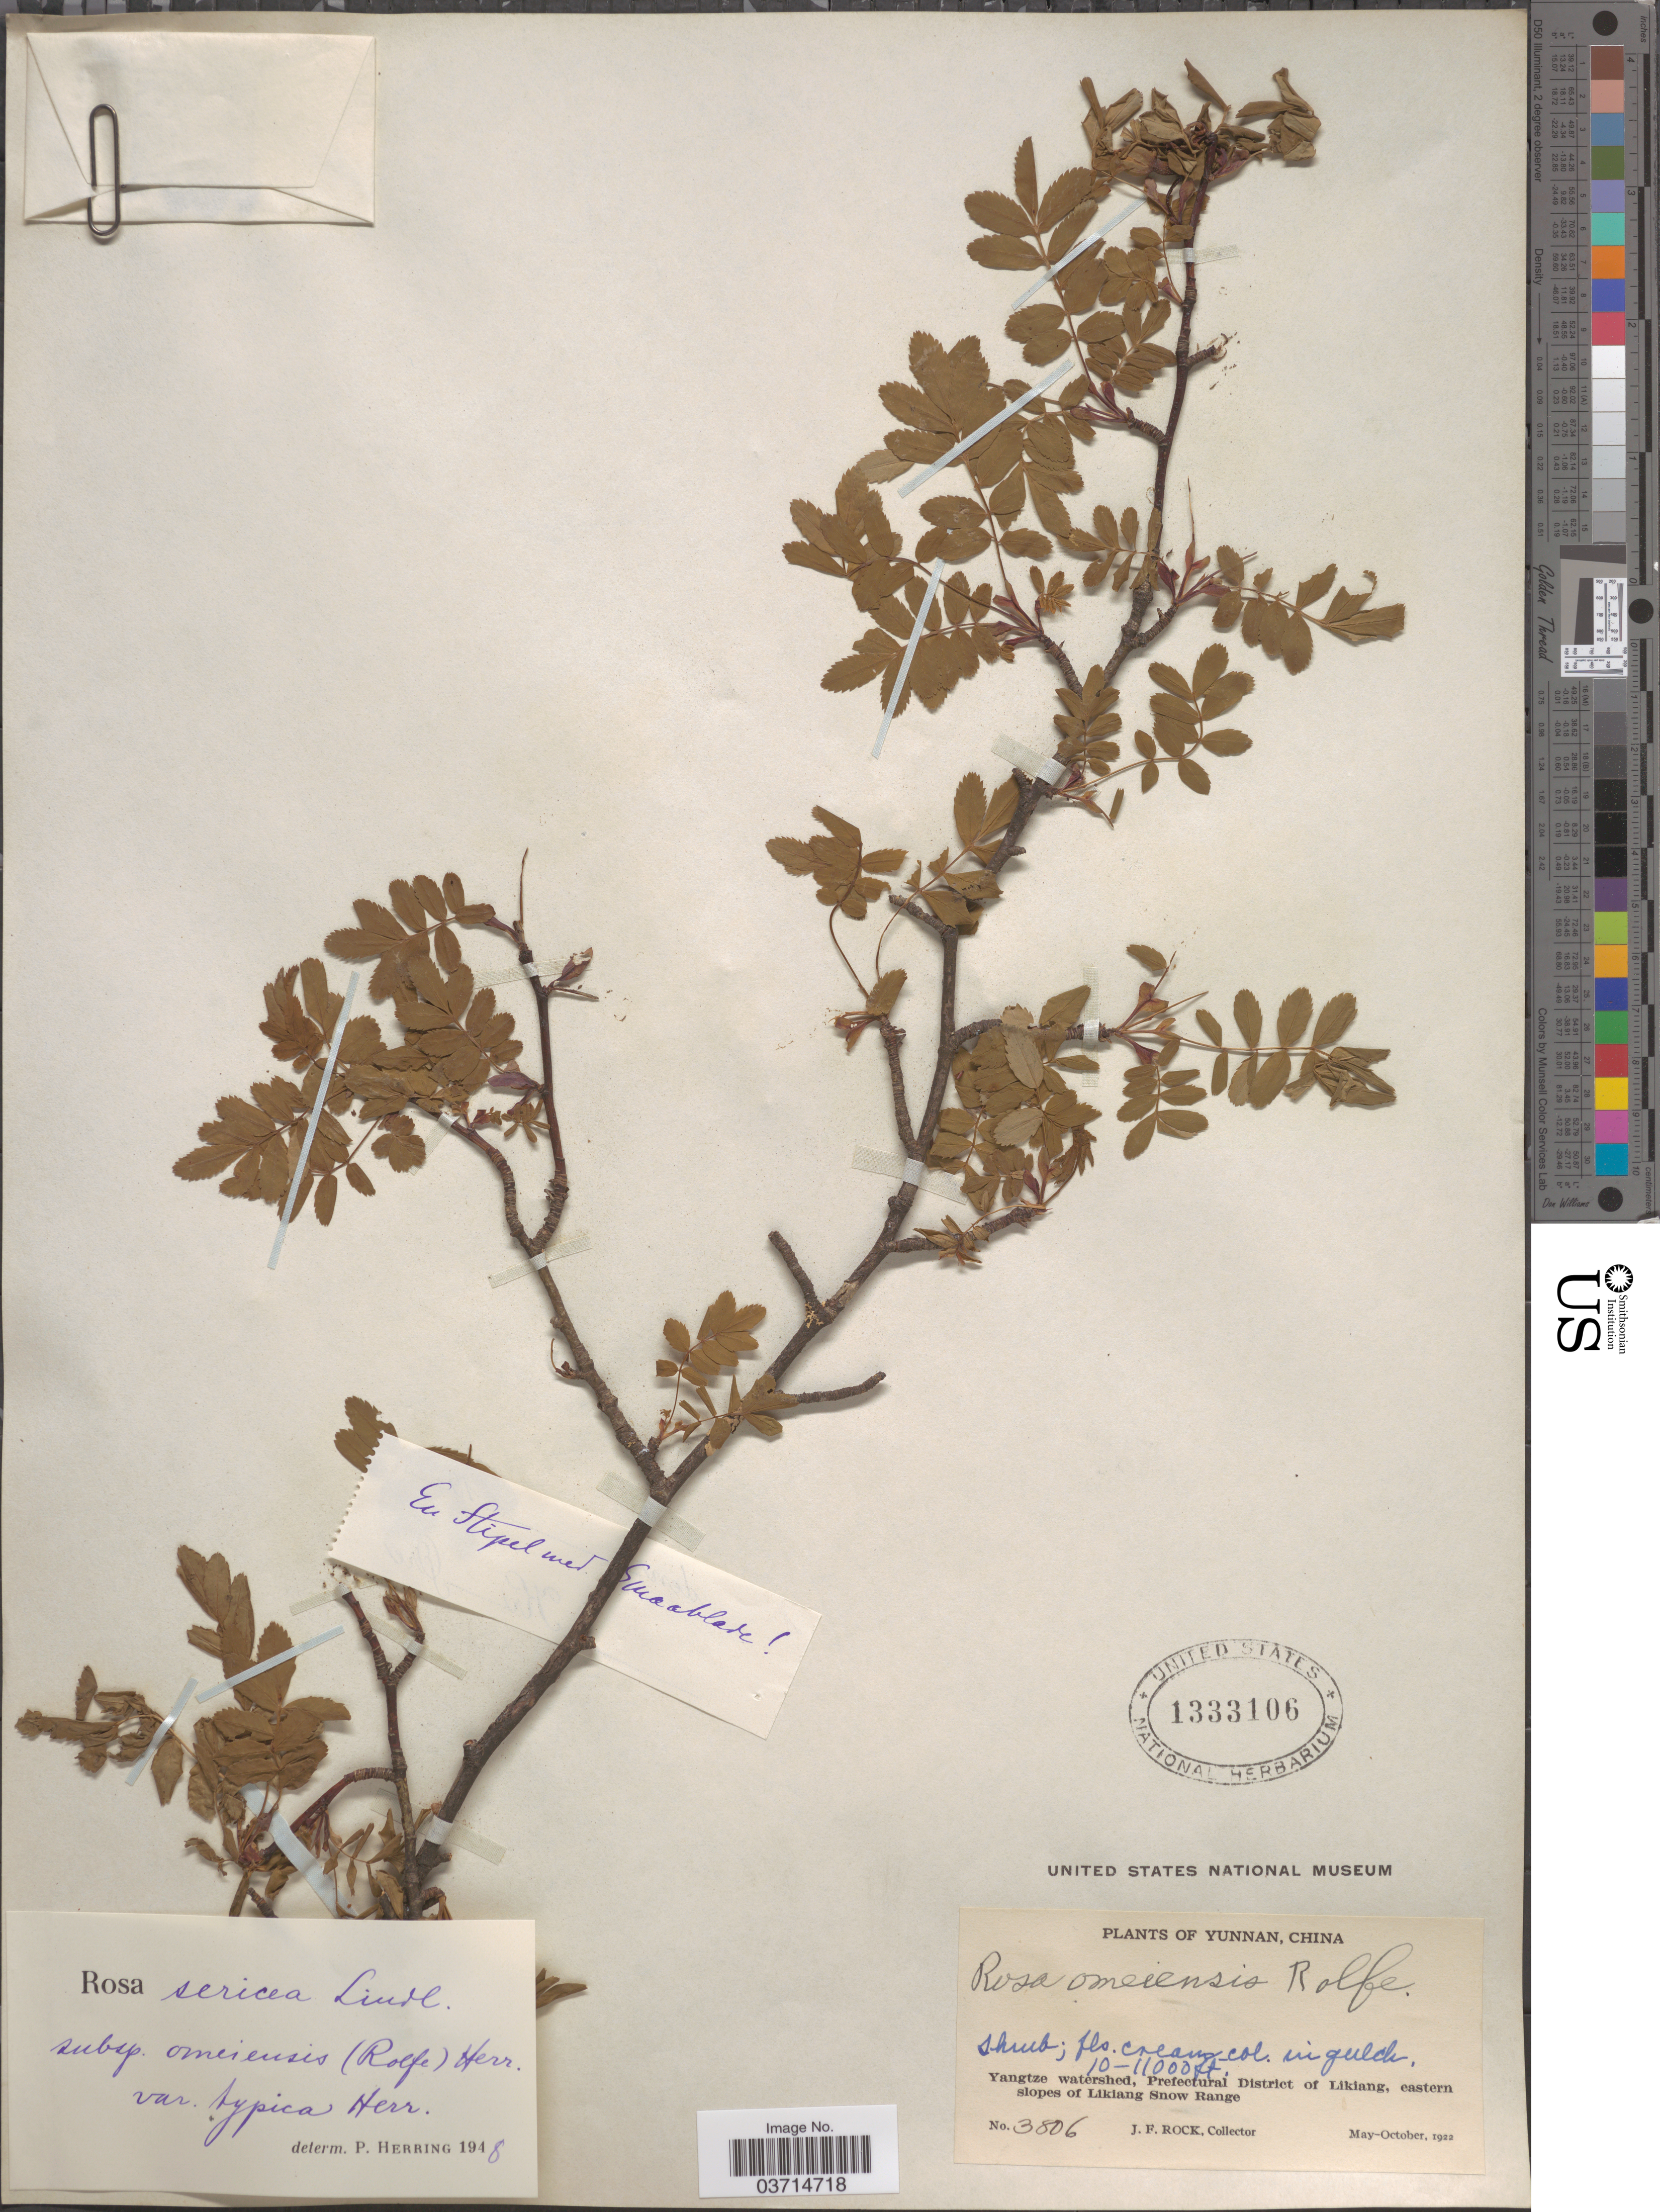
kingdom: Plantae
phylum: Tracheophyta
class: Magnoliopsida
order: Rosales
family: Rosaceae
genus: Rosa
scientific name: Rosa omeiensis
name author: Rolfe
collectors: J. Rock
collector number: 3806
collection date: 1922-05/1922-10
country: China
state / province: Yunnan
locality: Yangtze watershed, Prefectural District of Likiang, eastern slopes of Likiang Snow Range.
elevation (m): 3048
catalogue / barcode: US 1333106